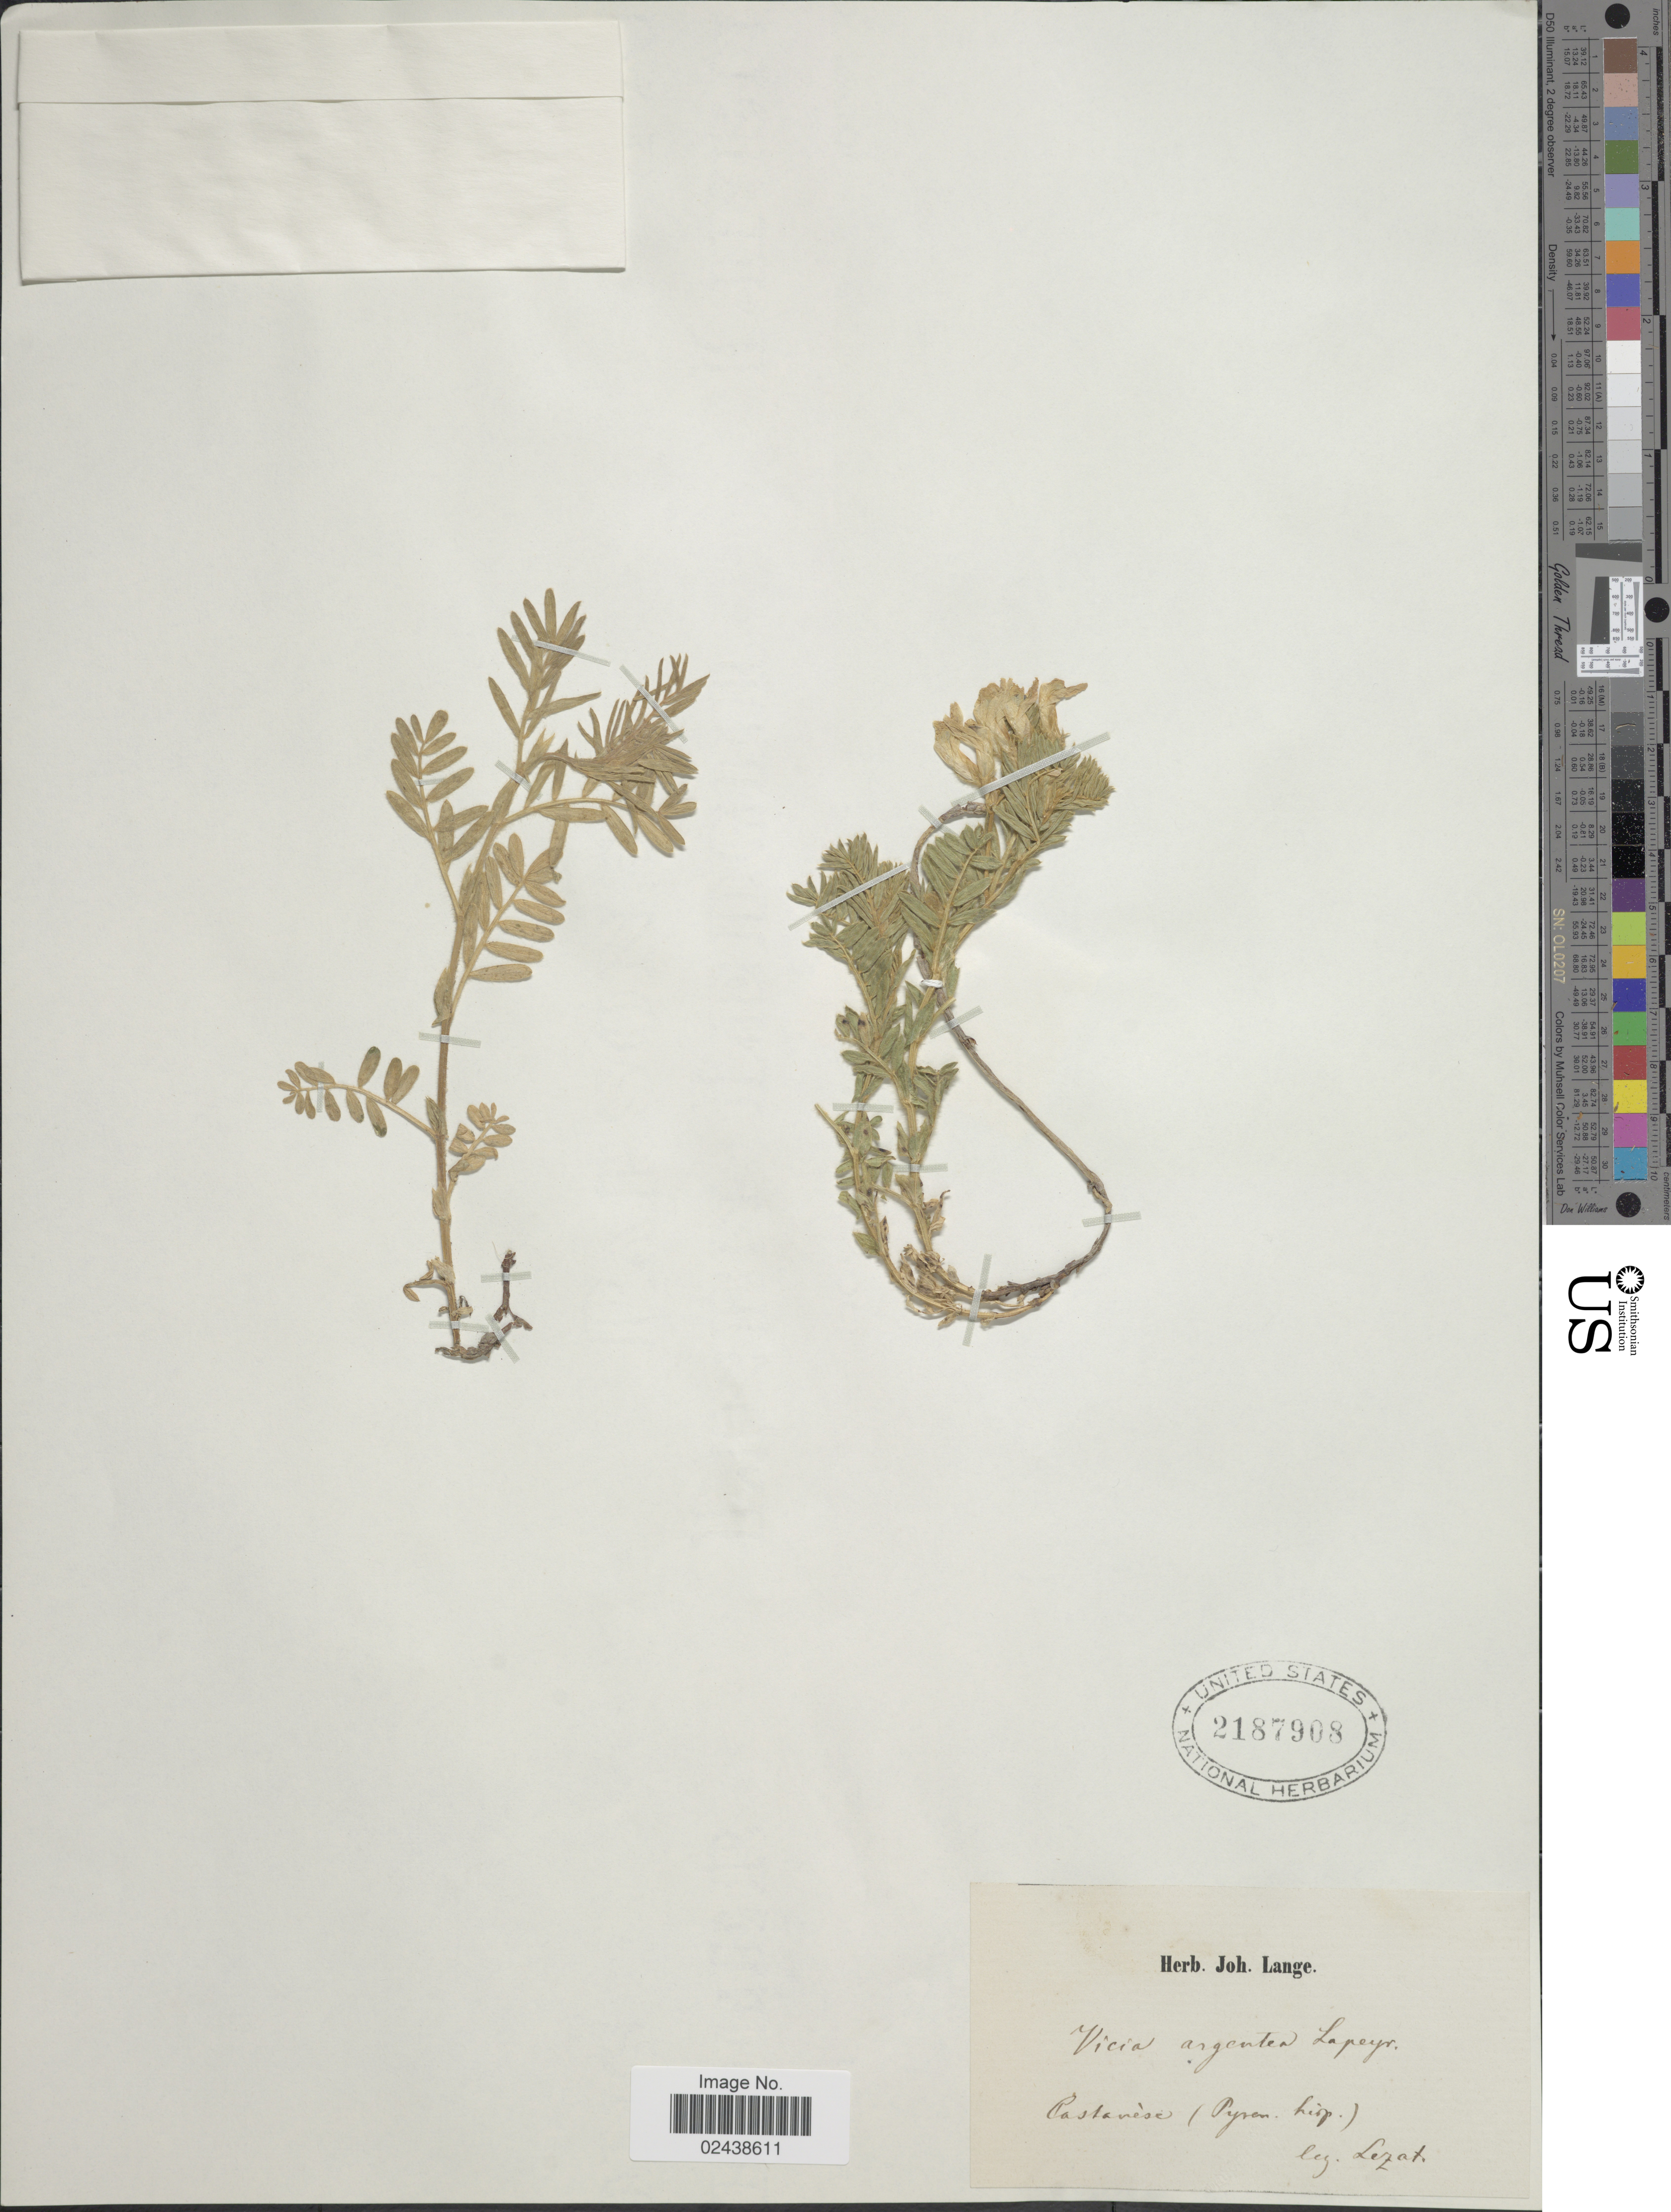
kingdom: Plantae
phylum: Tracheophyta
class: Magnoliopsida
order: Fabales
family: Fabaceae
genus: Vicia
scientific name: Vicia argentea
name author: Lapeyr.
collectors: Lezat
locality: Pastanese (Pyren. hisp.)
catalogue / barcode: US 2187908